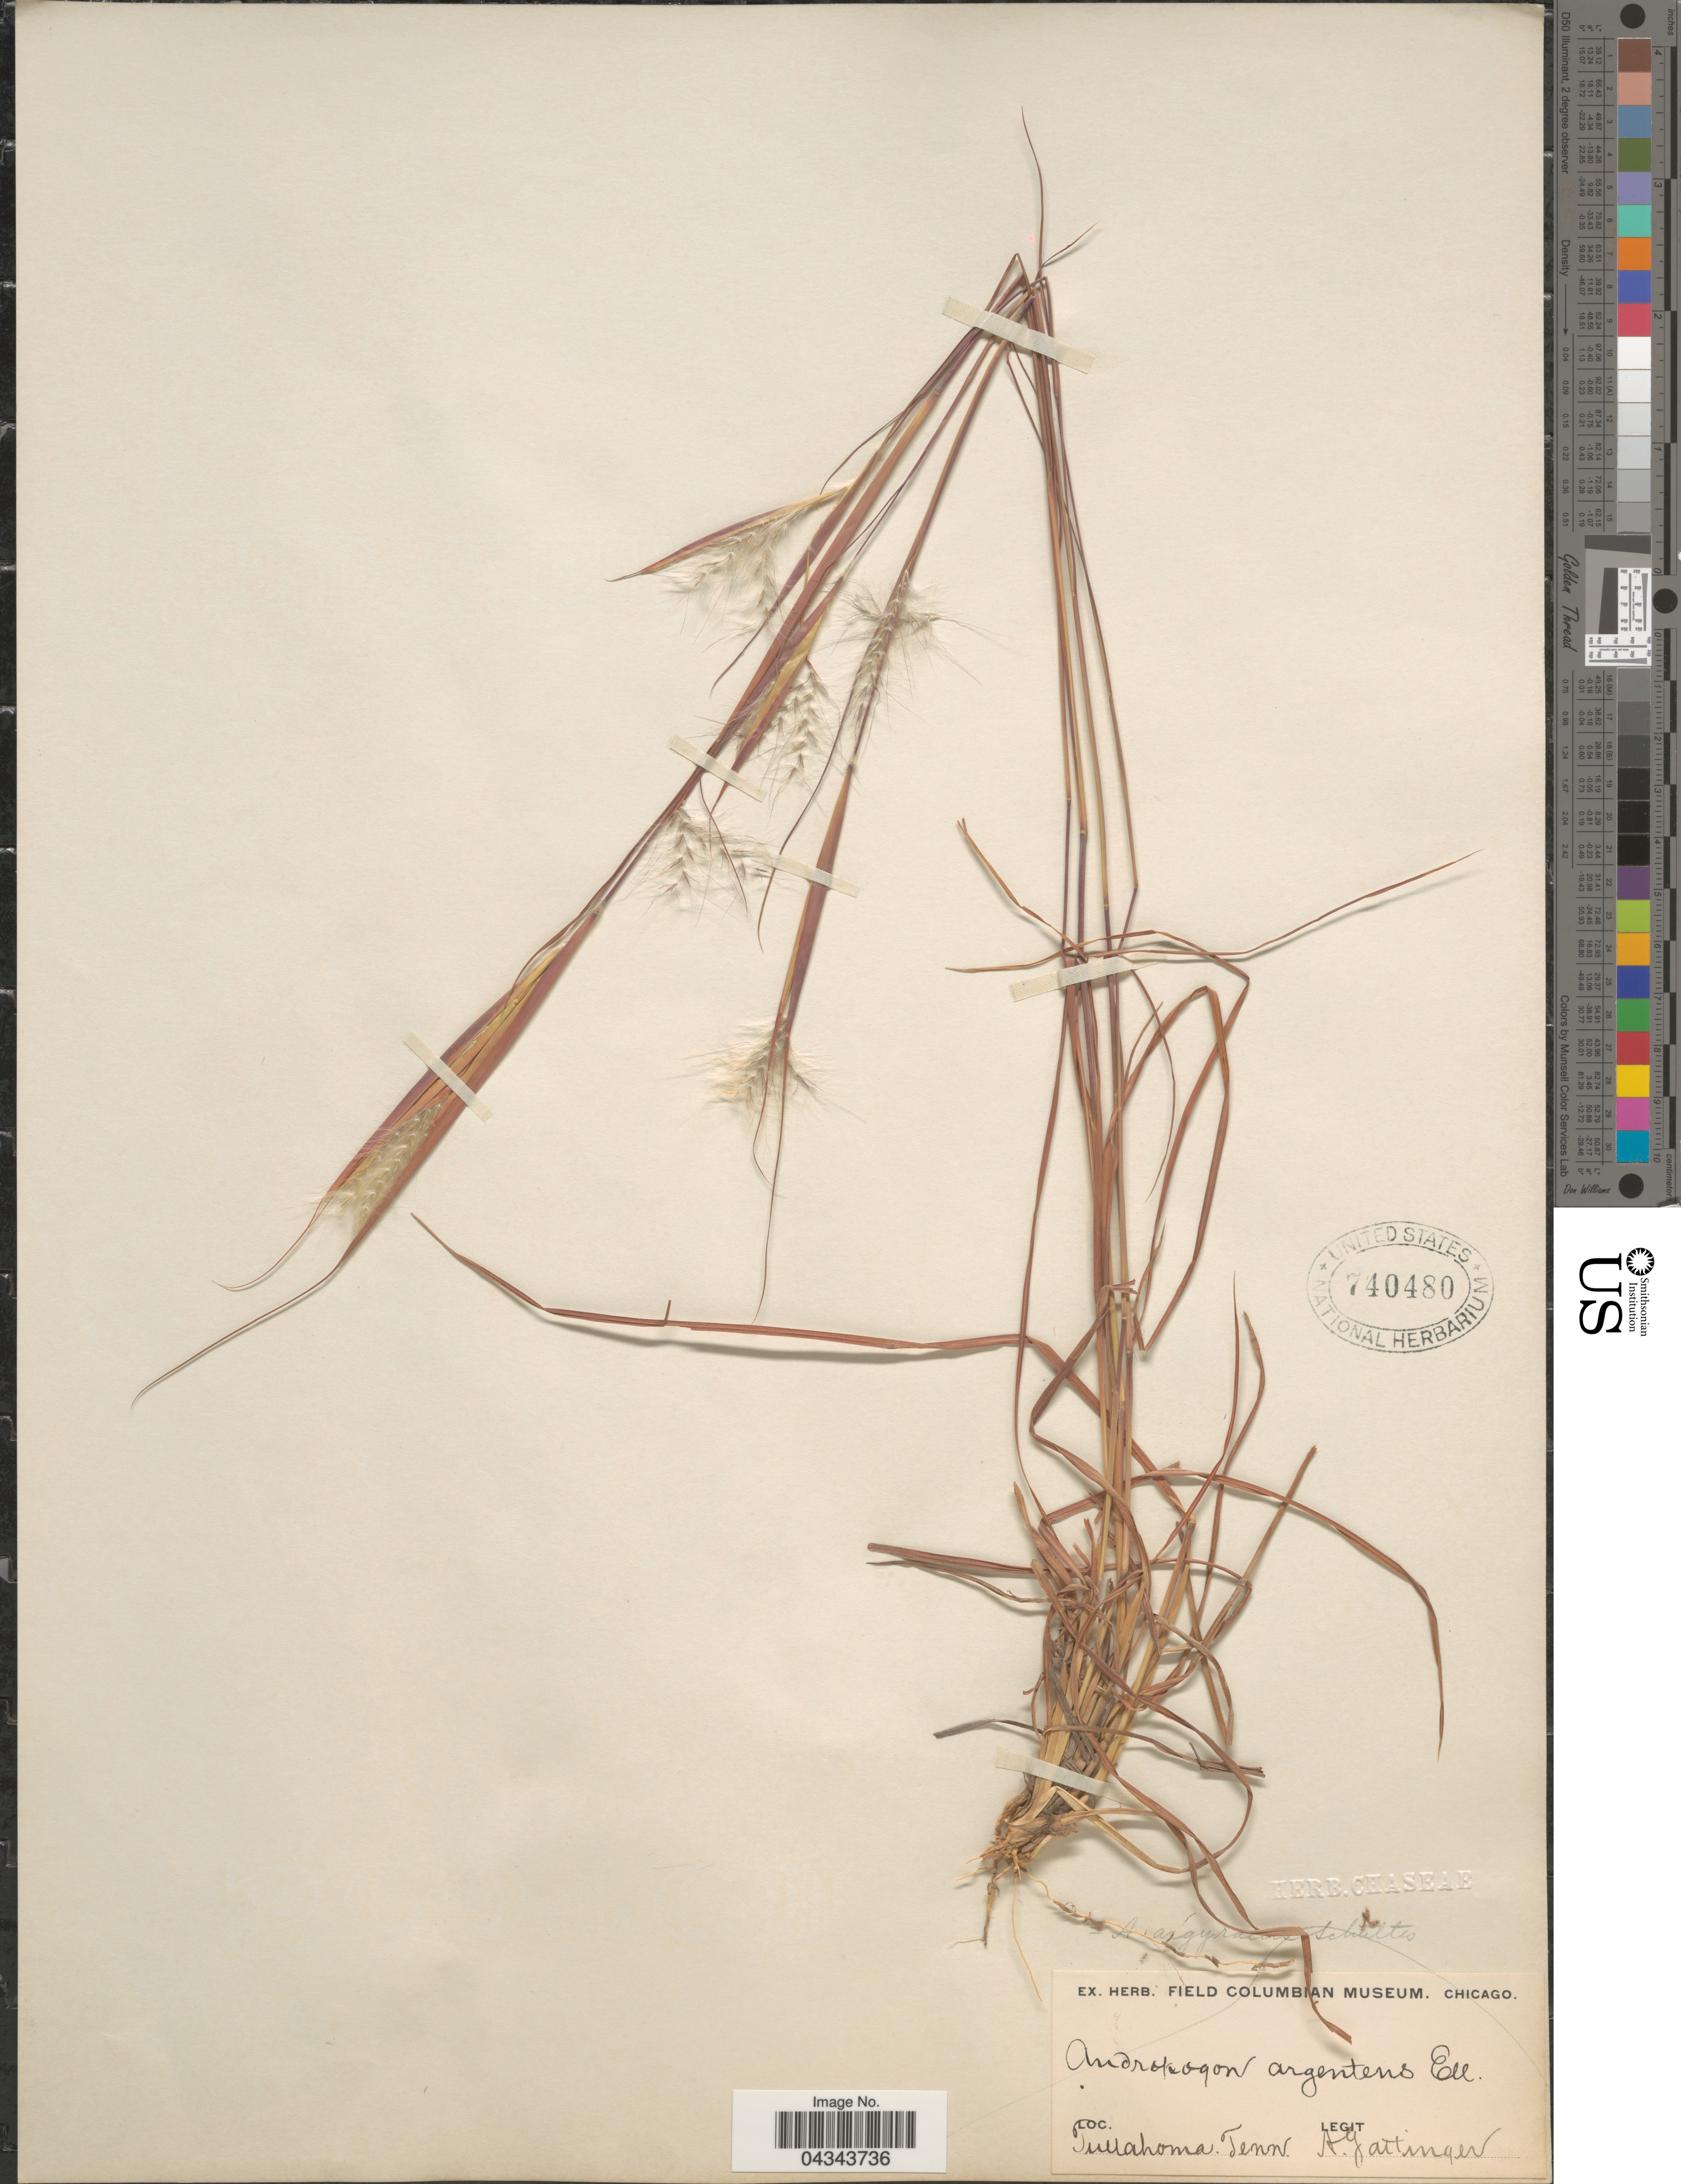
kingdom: Plantae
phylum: Tracheophyta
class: Liliopsida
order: Poales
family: Poaceae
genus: Andropogon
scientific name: Andropogon ternarius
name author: Michx.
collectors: A. Gattinger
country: United States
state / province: Tennessee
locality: Tullahoma.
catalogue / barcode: US 740480